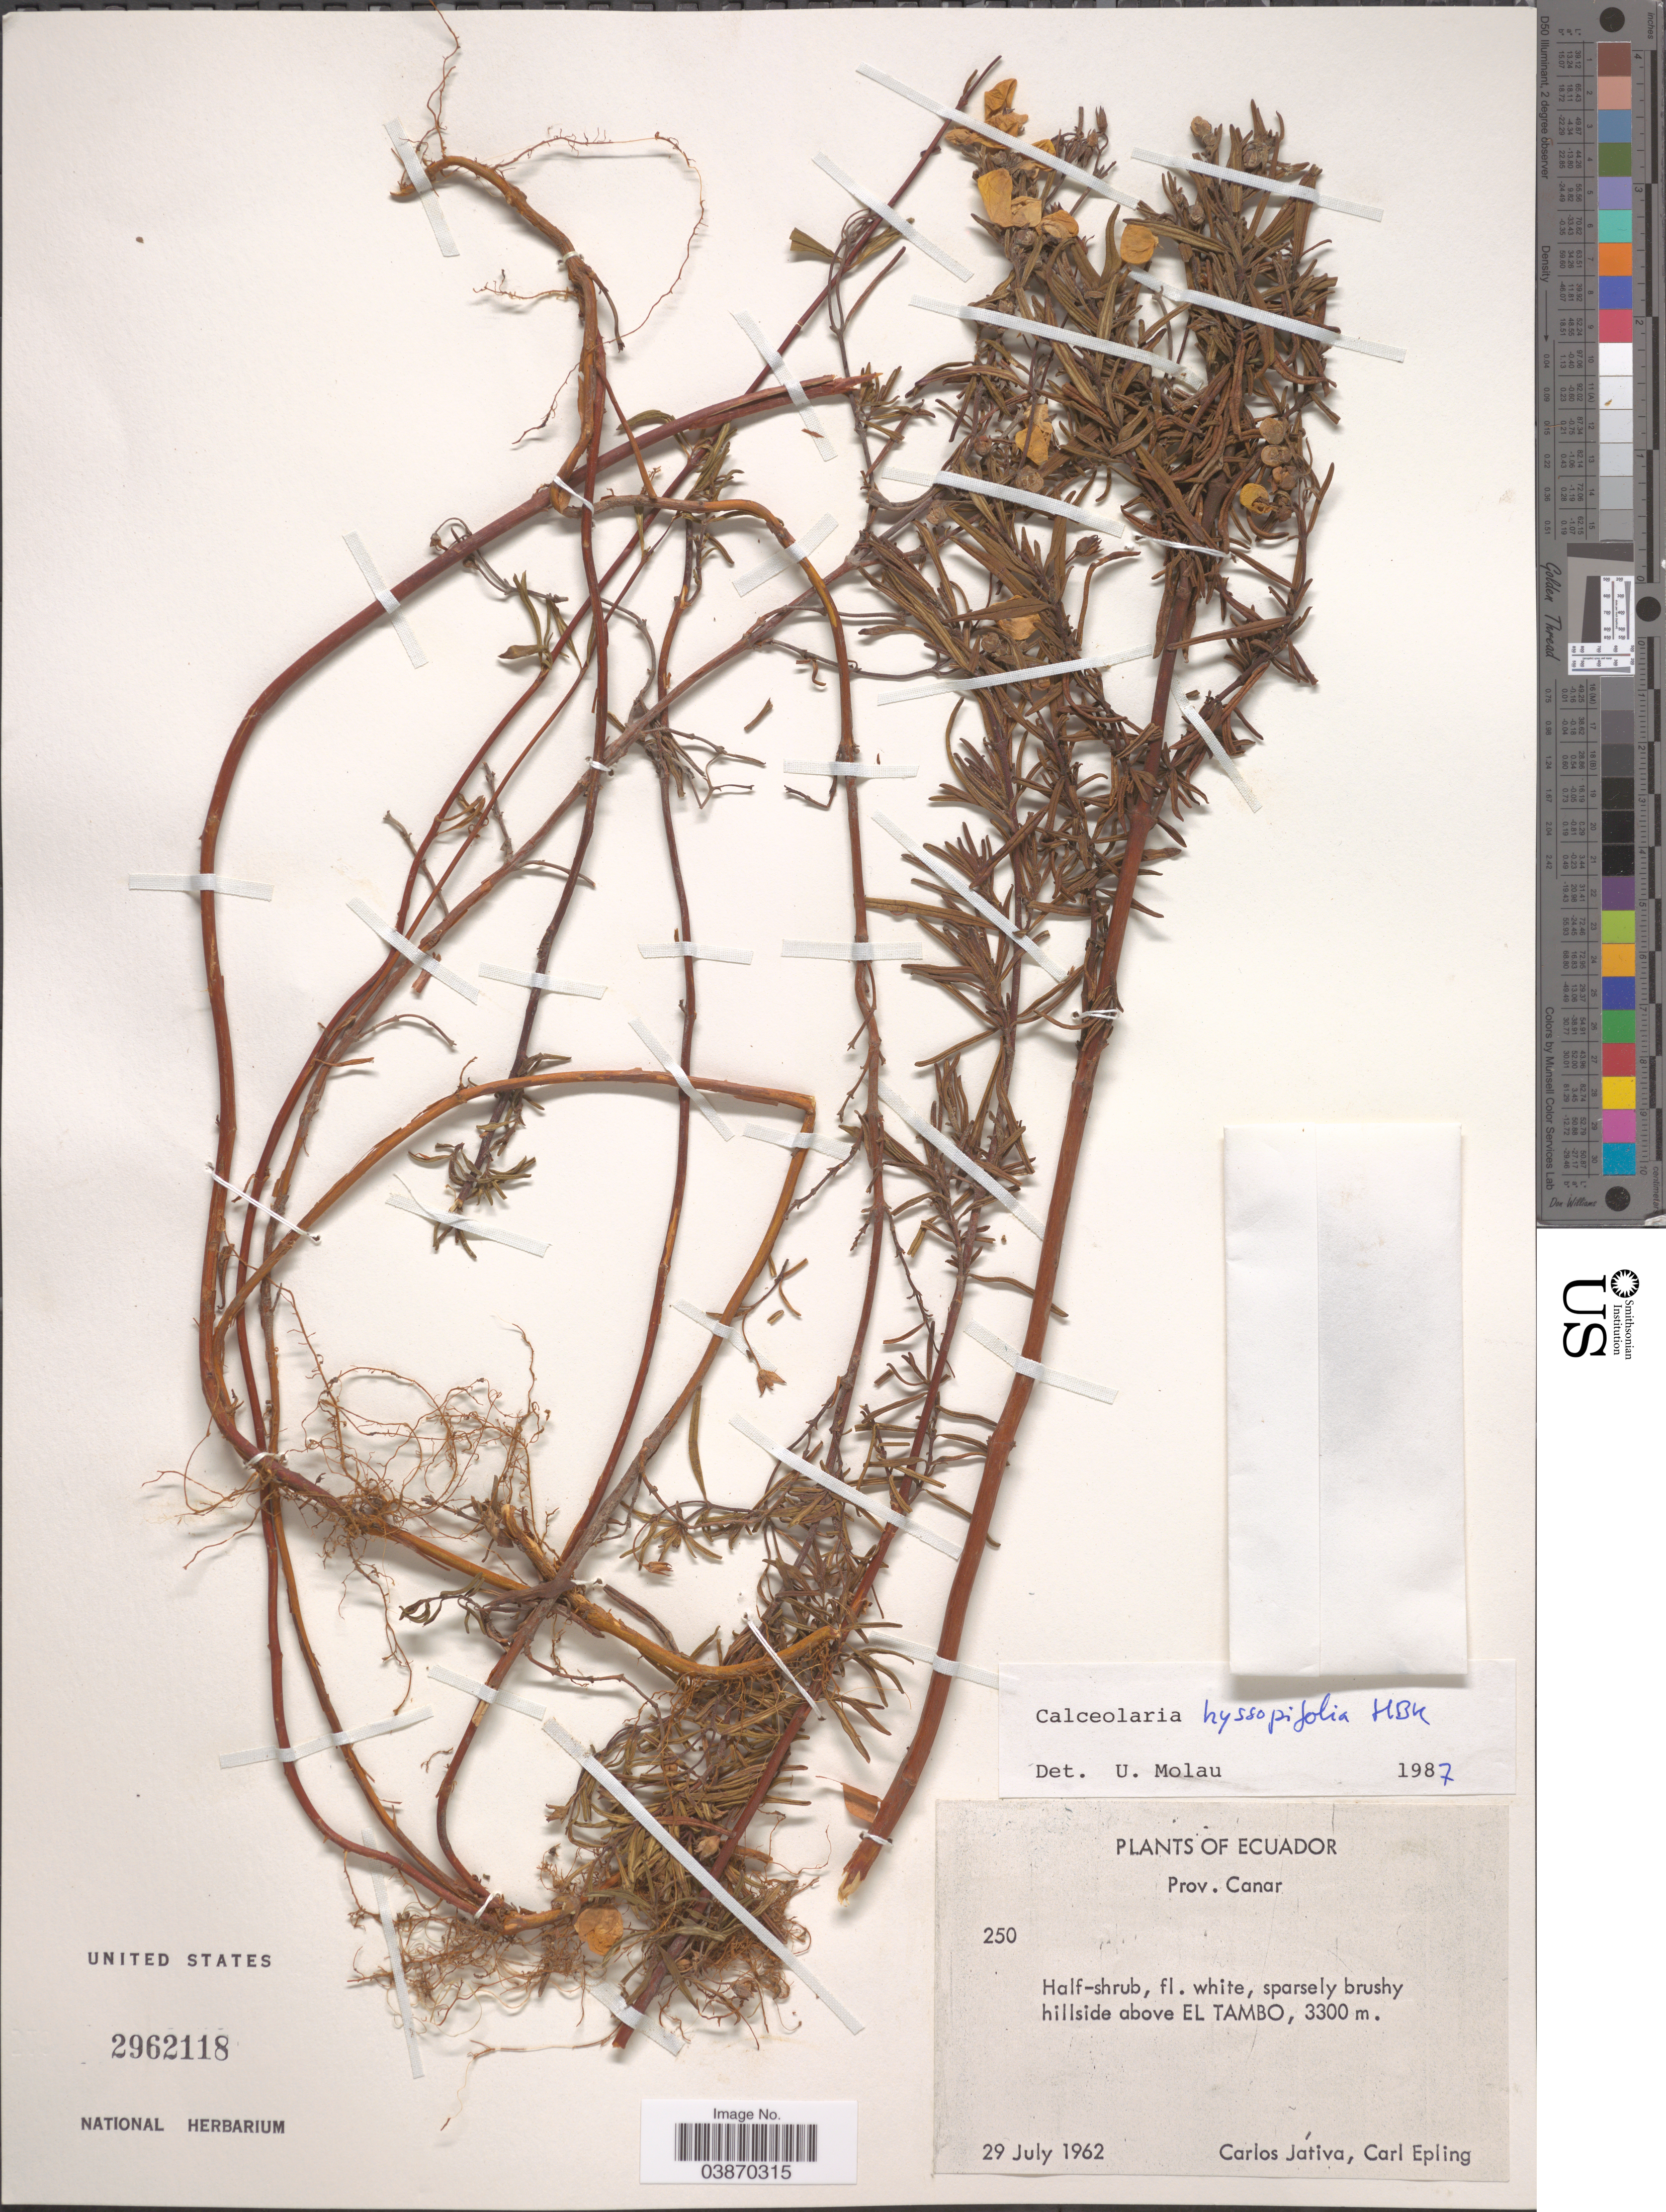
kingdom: Plantae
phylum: Tracheophyta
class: Magnoliopsida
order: Lamiales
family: Calceolariaceae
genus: Calceolaria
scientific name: Calceolaria hyssopifolia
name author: Kunth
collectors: C. D. Játiva & C. C. Epling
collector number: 250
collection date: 1962-07-29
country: Ecuador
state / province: Cañar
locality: Hillside above El Tambo.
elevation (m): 3300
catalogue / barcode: US 2962118